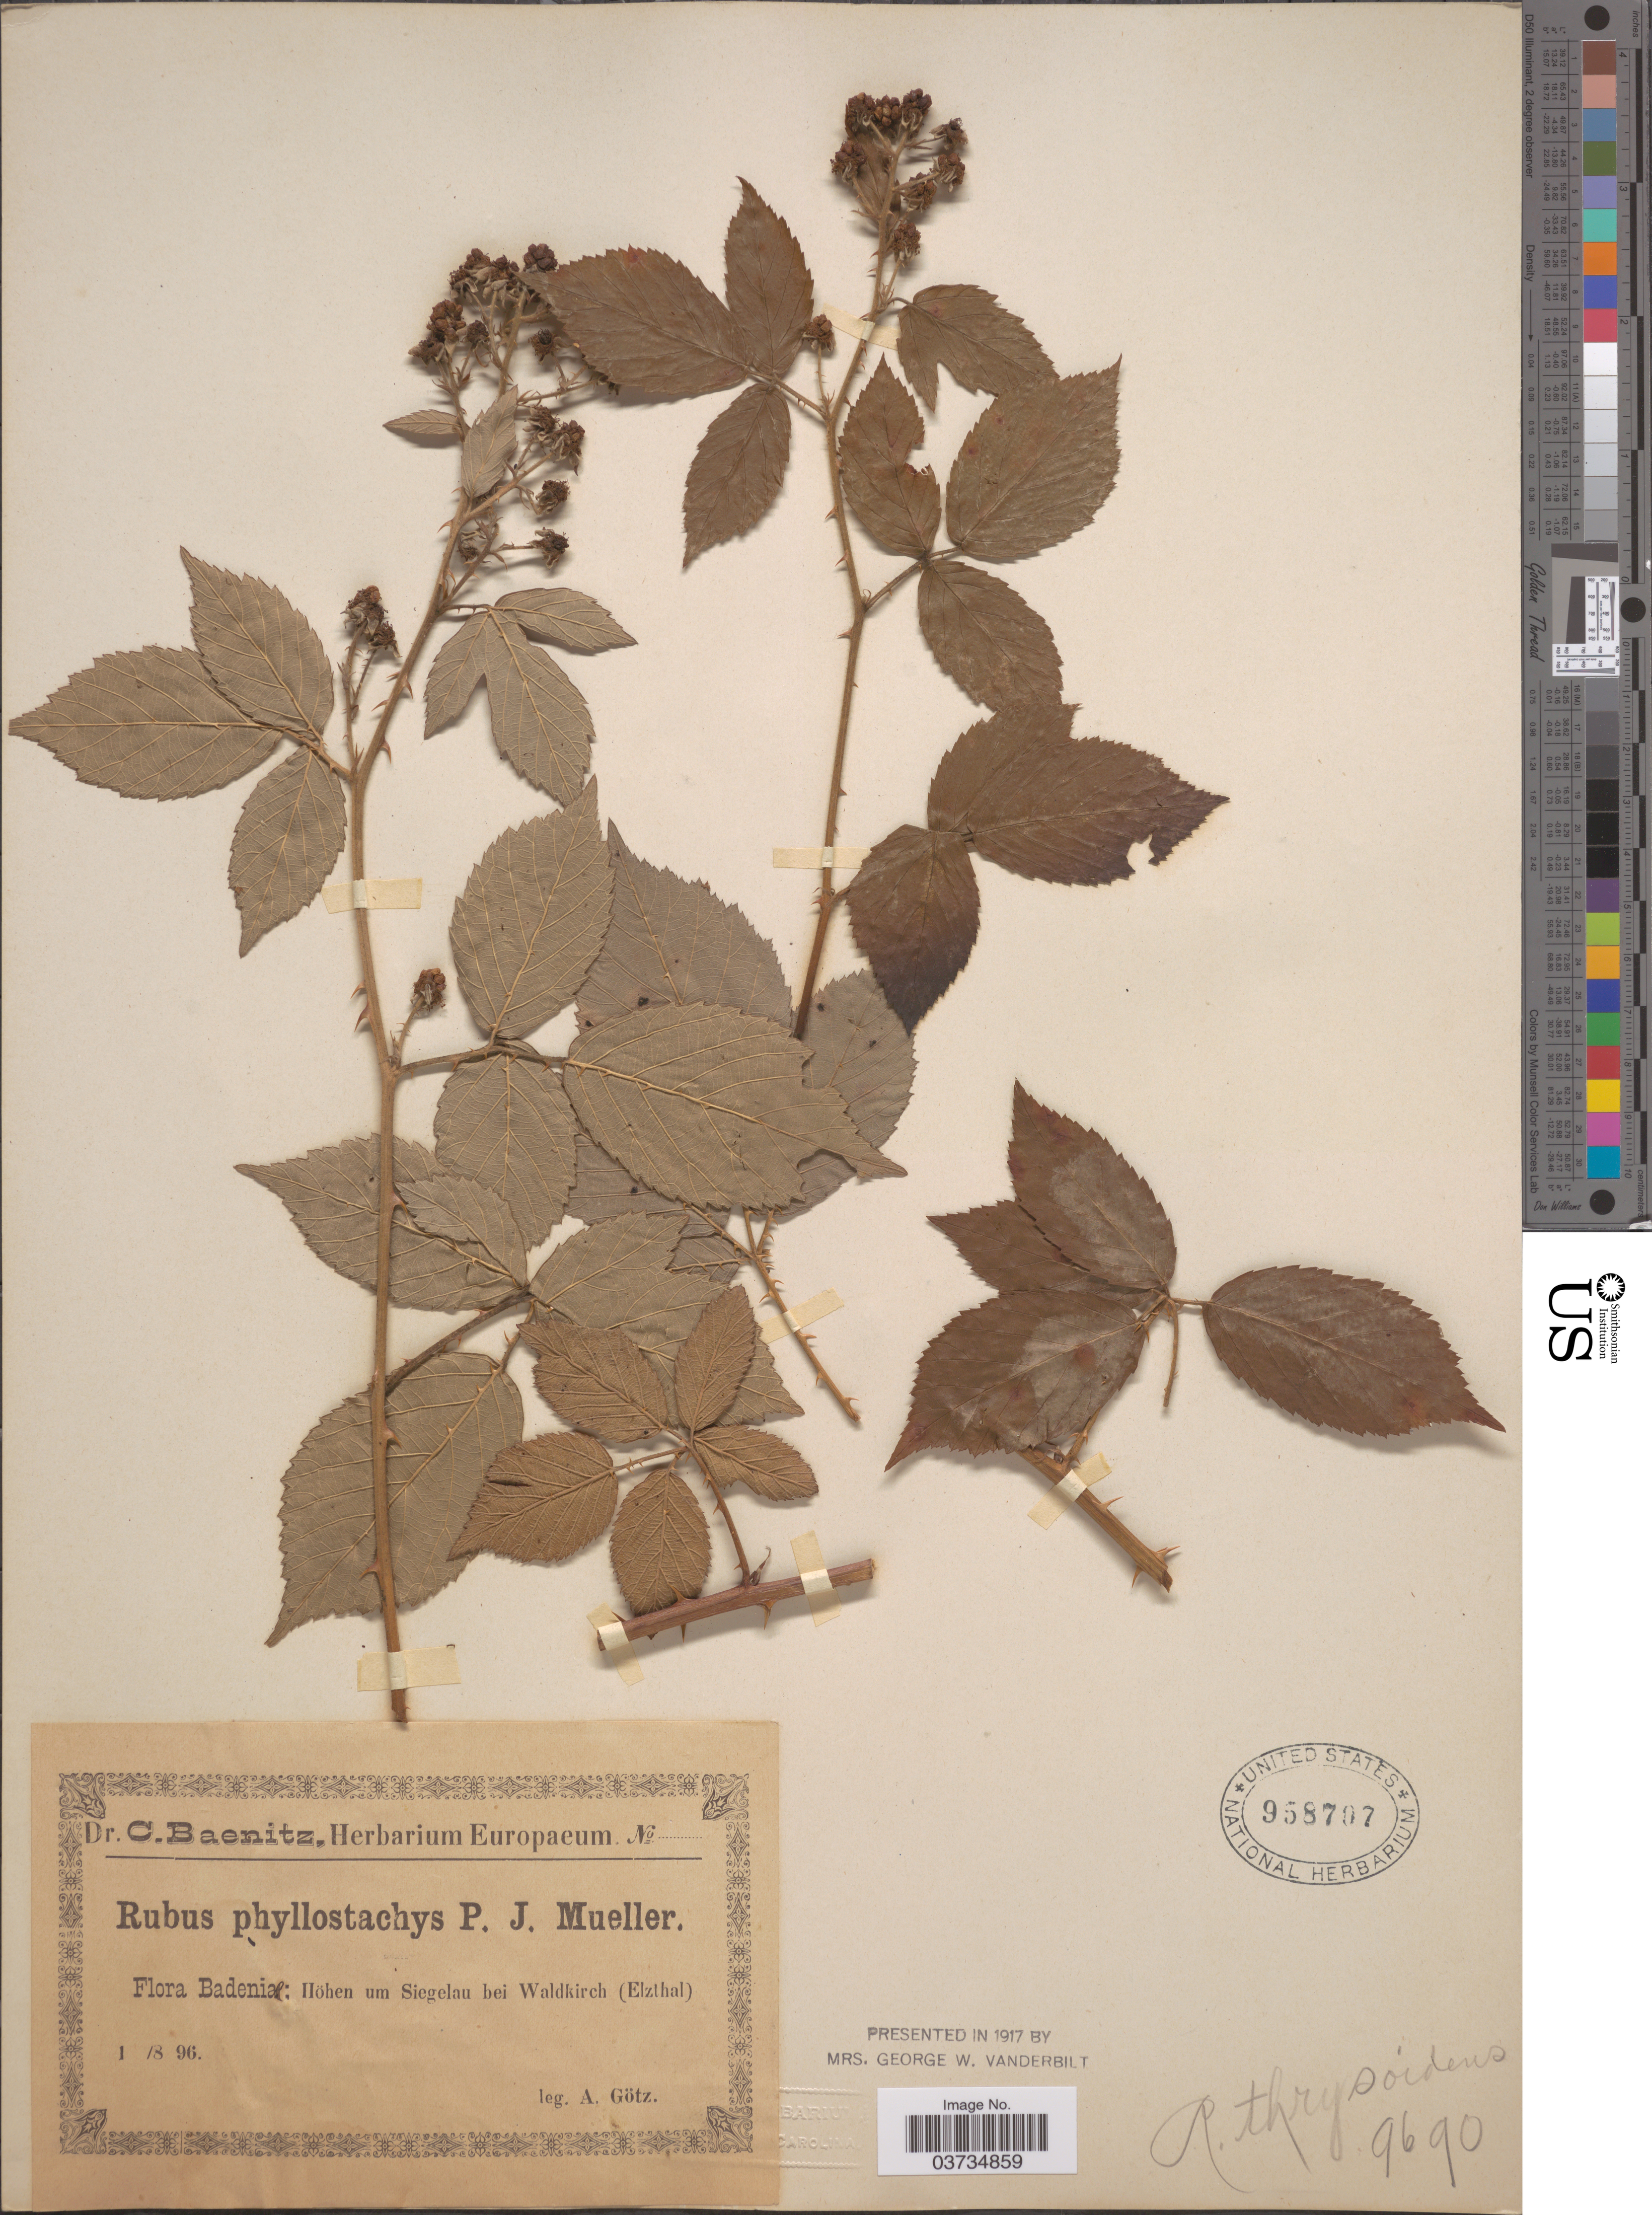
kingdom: Plantae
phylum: Tracheophyta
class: Magnoliopsida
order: Rosales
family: Rosaceae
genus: Rubus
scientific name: Rubus phyllostachys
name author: P.J. Müll.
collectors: A. Götz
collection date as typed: Transcribed d/m/y: 1/8/96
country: Germany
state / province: Baden-Württemberg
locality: Badeniae: Höhen um Siegelau bei Waldkirch (Elzthal).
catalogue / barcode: US 958707